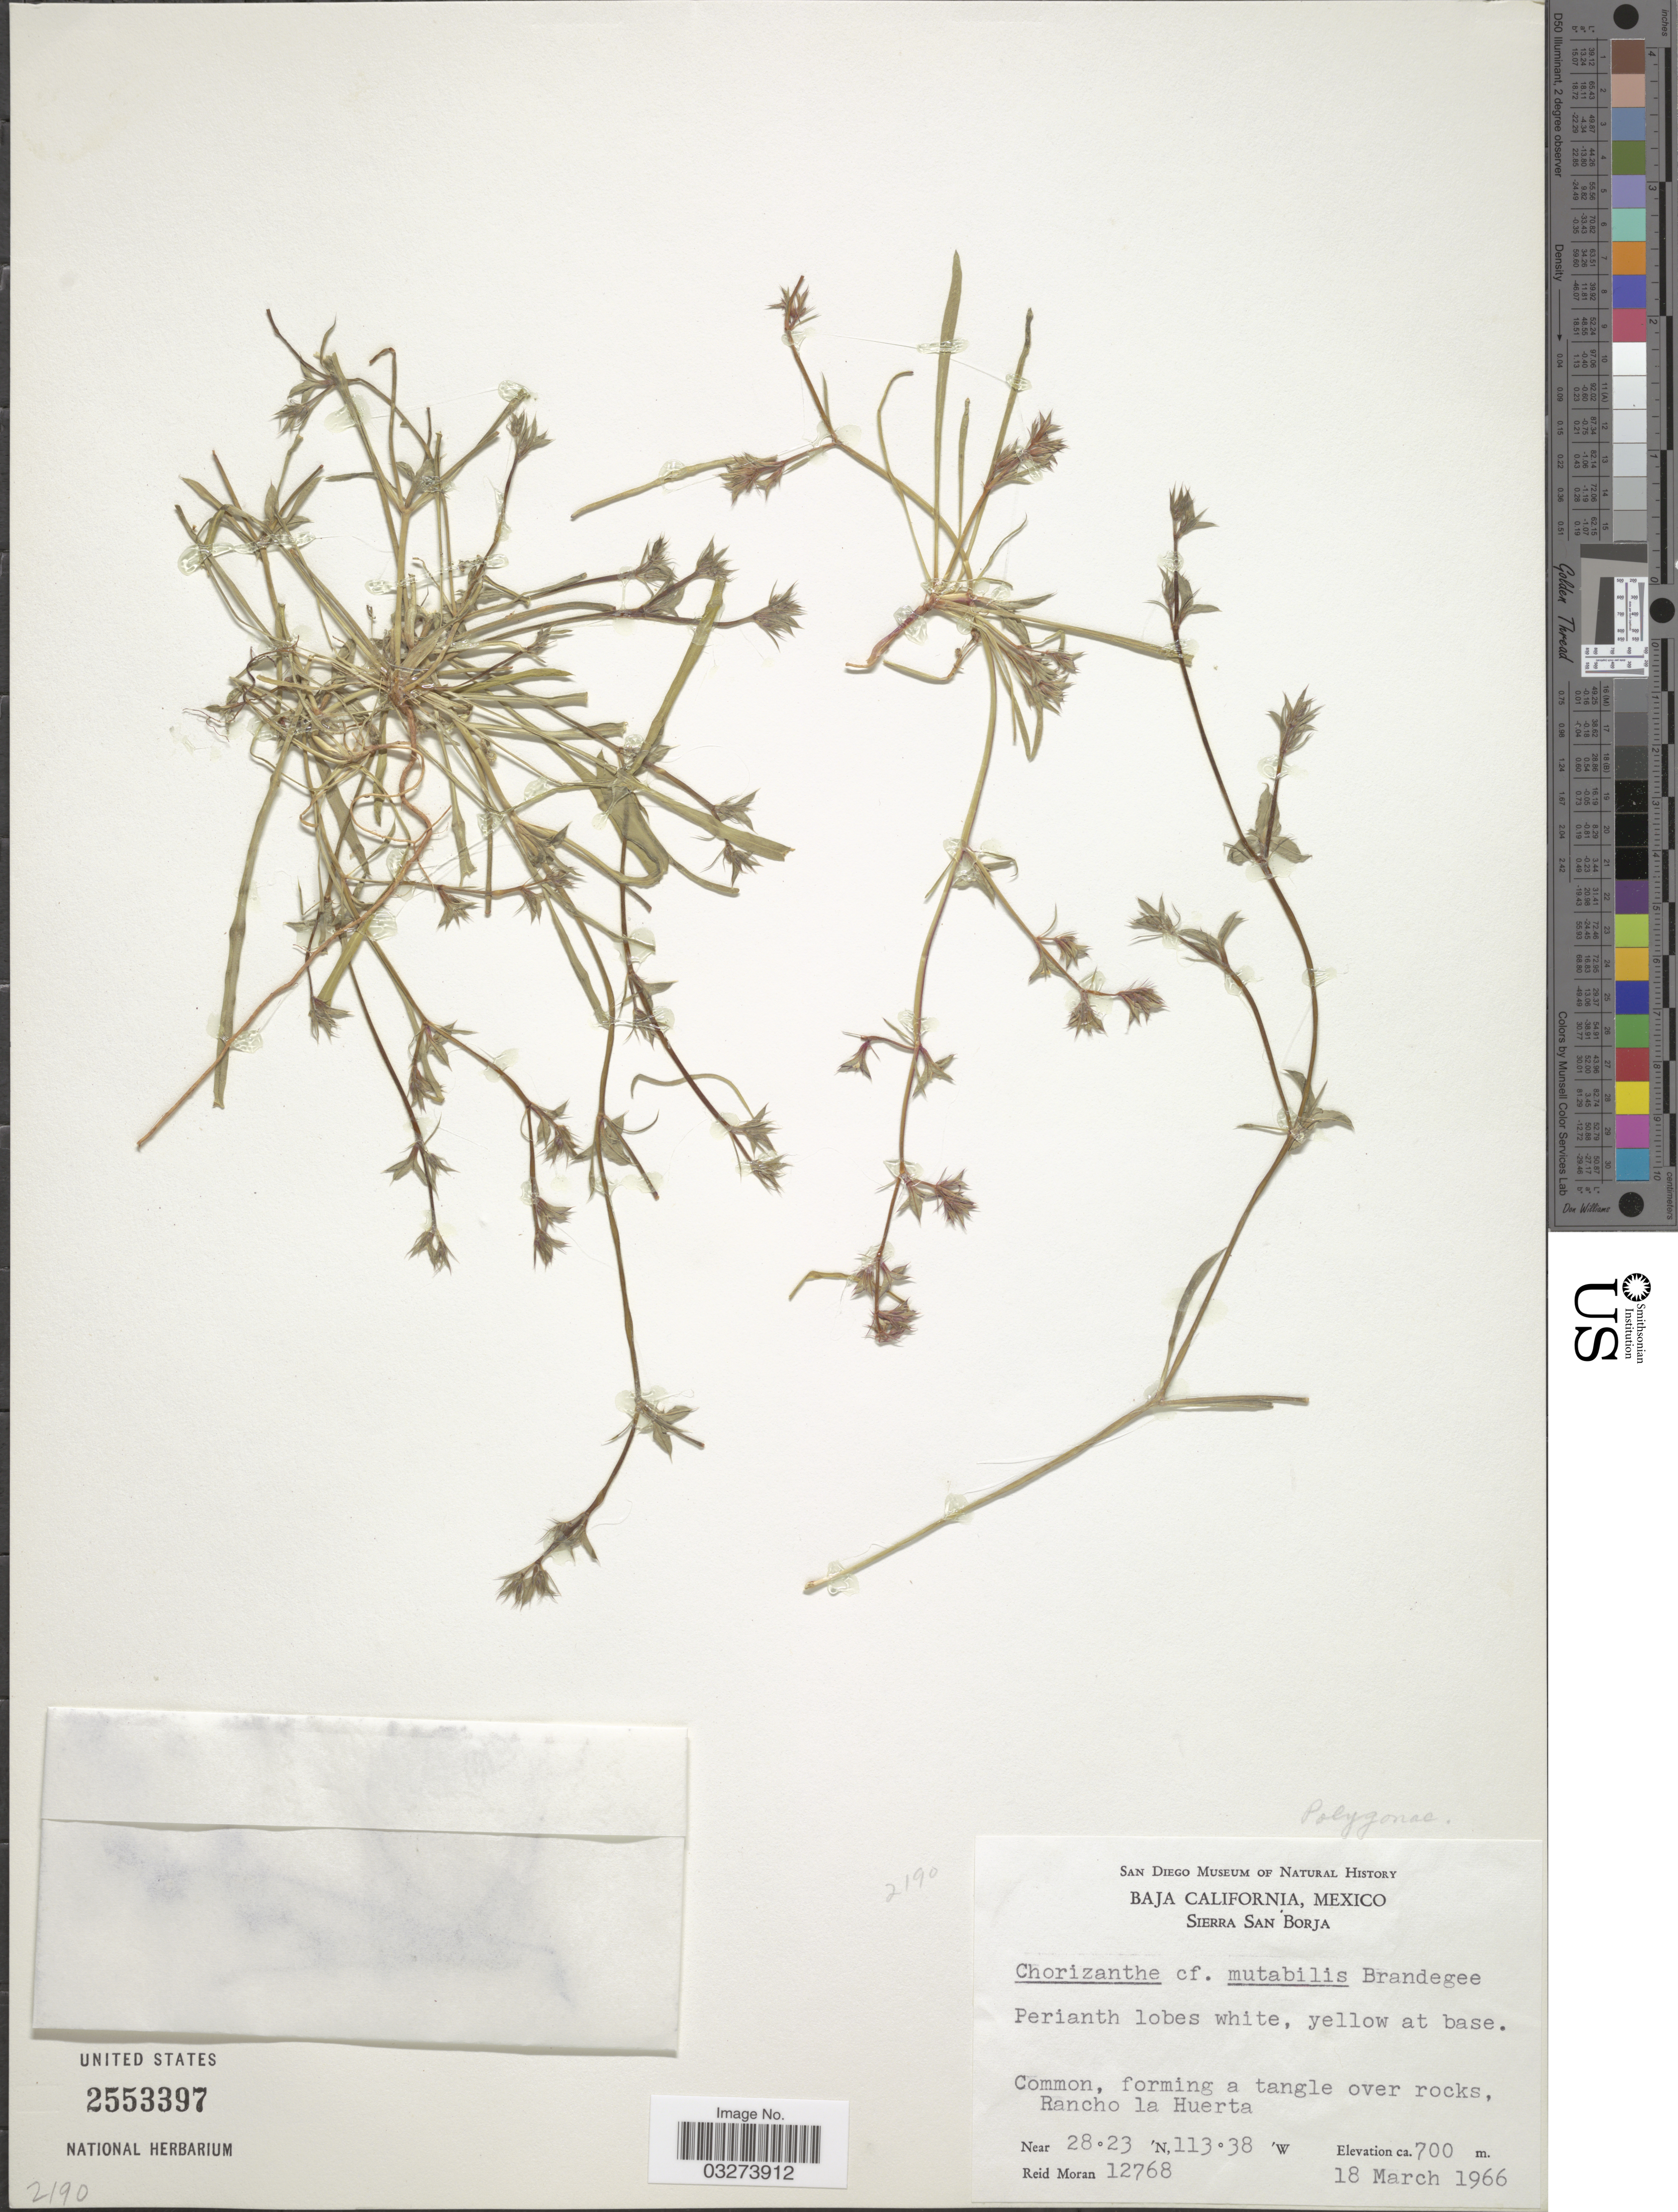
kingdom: Plantae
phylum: Tracheophyta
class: Magnoliopsida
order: Caryophyllales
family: Polygonaceae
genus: Chorizanthe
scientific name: Chorizanthe mutabilis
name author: Brandegee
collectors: R. Moran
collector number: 12768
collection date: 1966-03-18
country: Mexico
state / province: Baja California Norte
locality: Sierra San Borja. Rancho la Huerta.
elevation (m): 700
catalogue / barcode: US 2553397